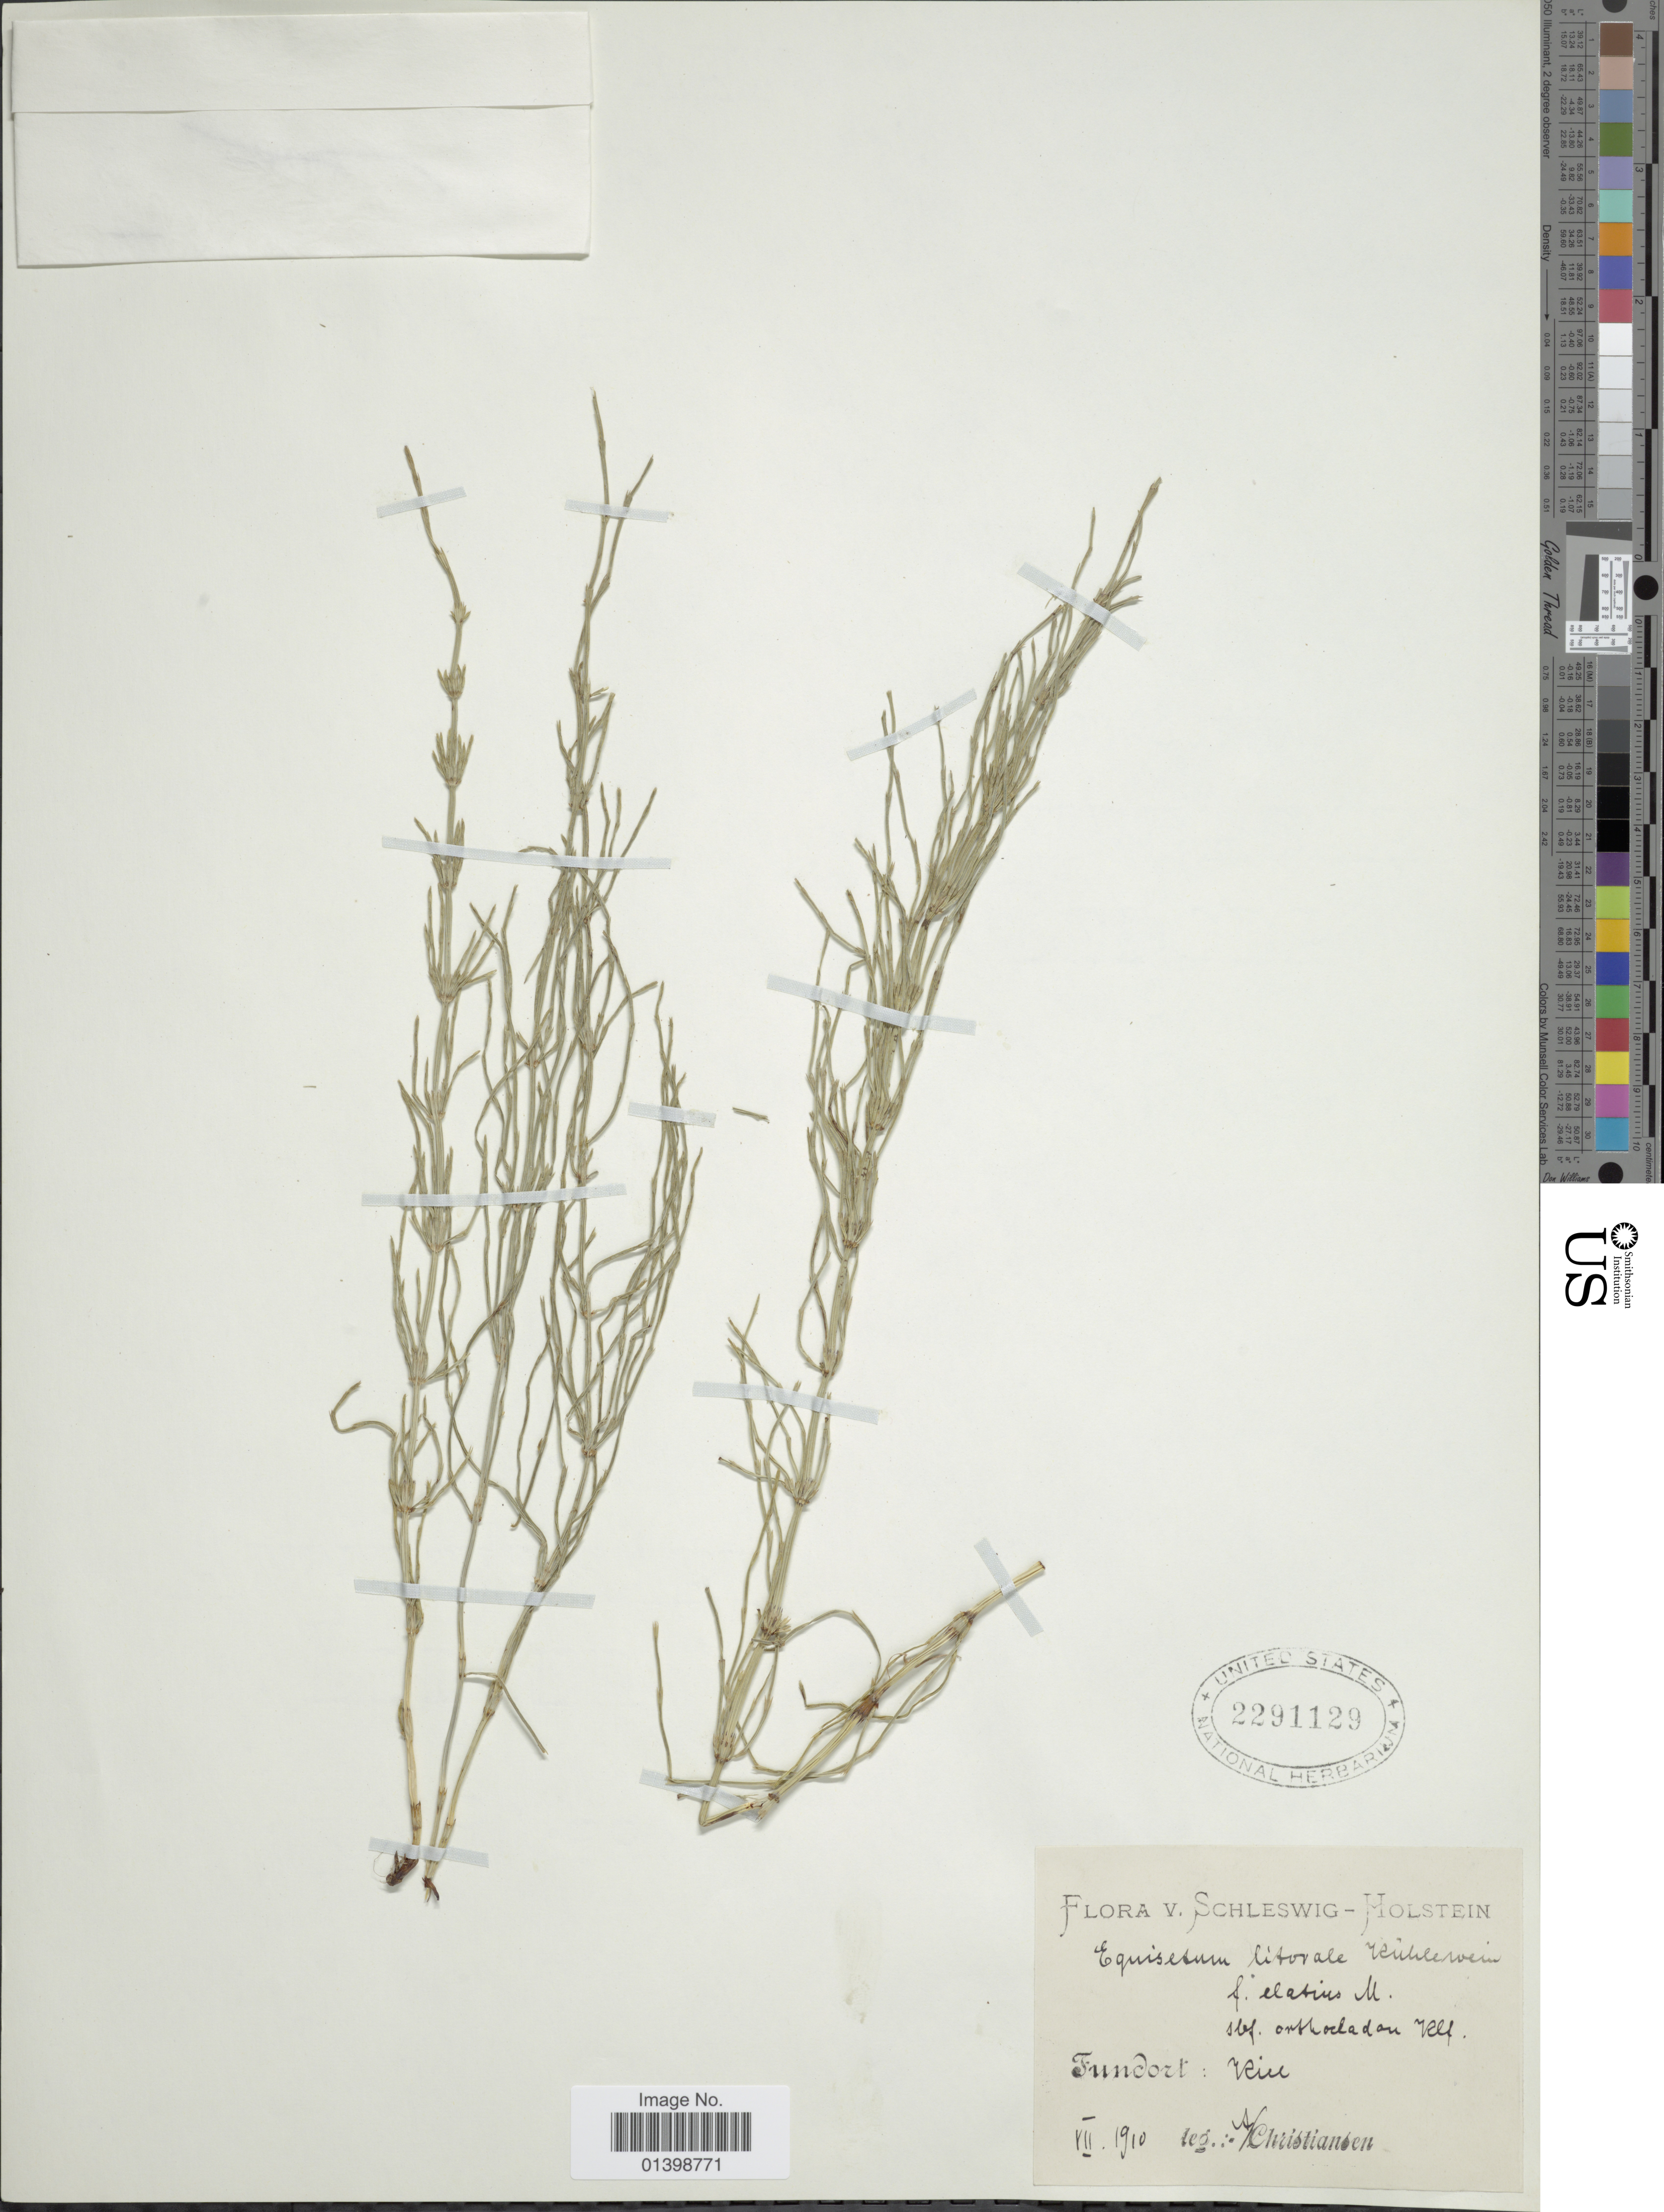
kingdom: Plantae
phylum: Tracheophyta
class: Polypodiopsida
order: Equisetales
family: Equisetaceae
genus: Equisetum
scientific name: Equisetum x litorale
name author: Kuhlw.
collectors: A. Christiansen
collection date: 1910-07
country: Germany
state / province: Schleswig-Holstein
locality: Riu [interpreted]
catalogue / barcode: US 2291129